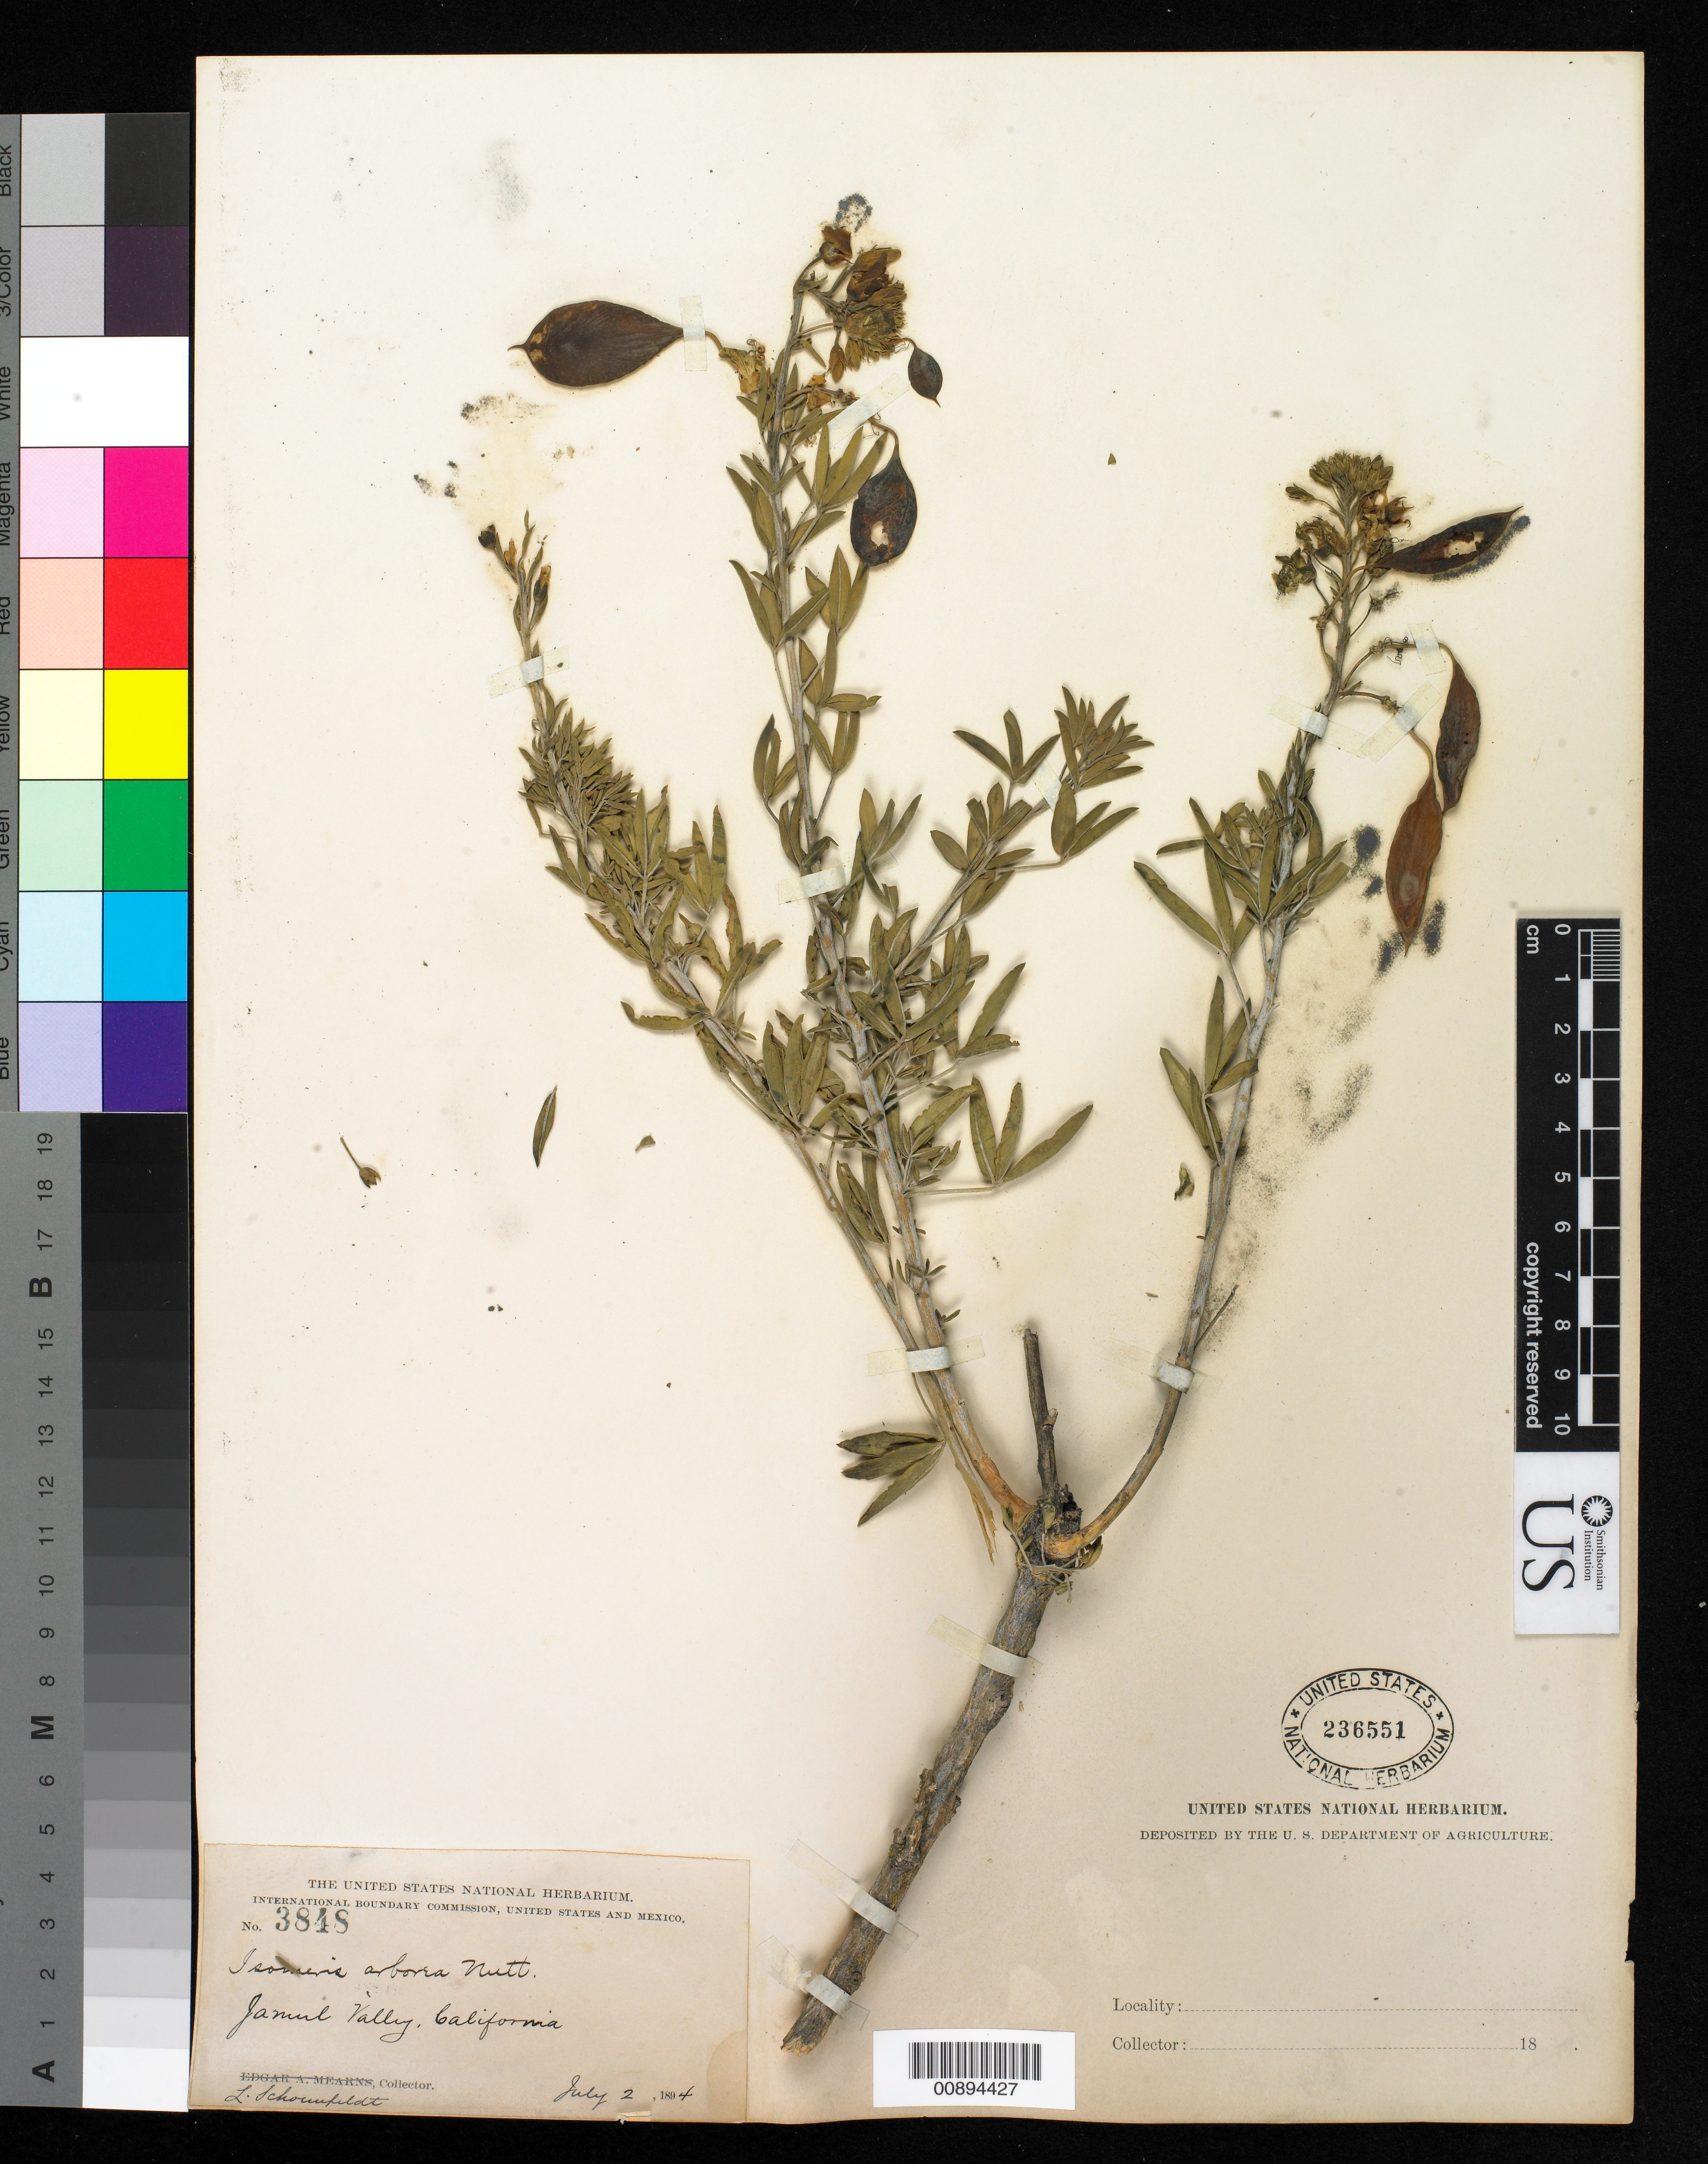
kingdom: Plantae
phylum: Tracheophyta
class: Magnoliopsida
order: Brassicales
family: Cleomaceae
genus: Cleomella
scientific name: Cleomella arborea var. arborea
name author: (Nutt.) Roalson & J.C. Hall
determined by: Strong, Mark T., (BOT), Smithsonian Institution - National Museum of Natural History (UNITED STATES)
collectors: L. Schoenfeldt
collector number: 3848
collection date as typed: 02 Jul 1894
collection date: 1894-07-02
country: United States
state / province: California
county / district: San Diego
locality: Jamul Valley, California.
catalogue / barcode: US 236551